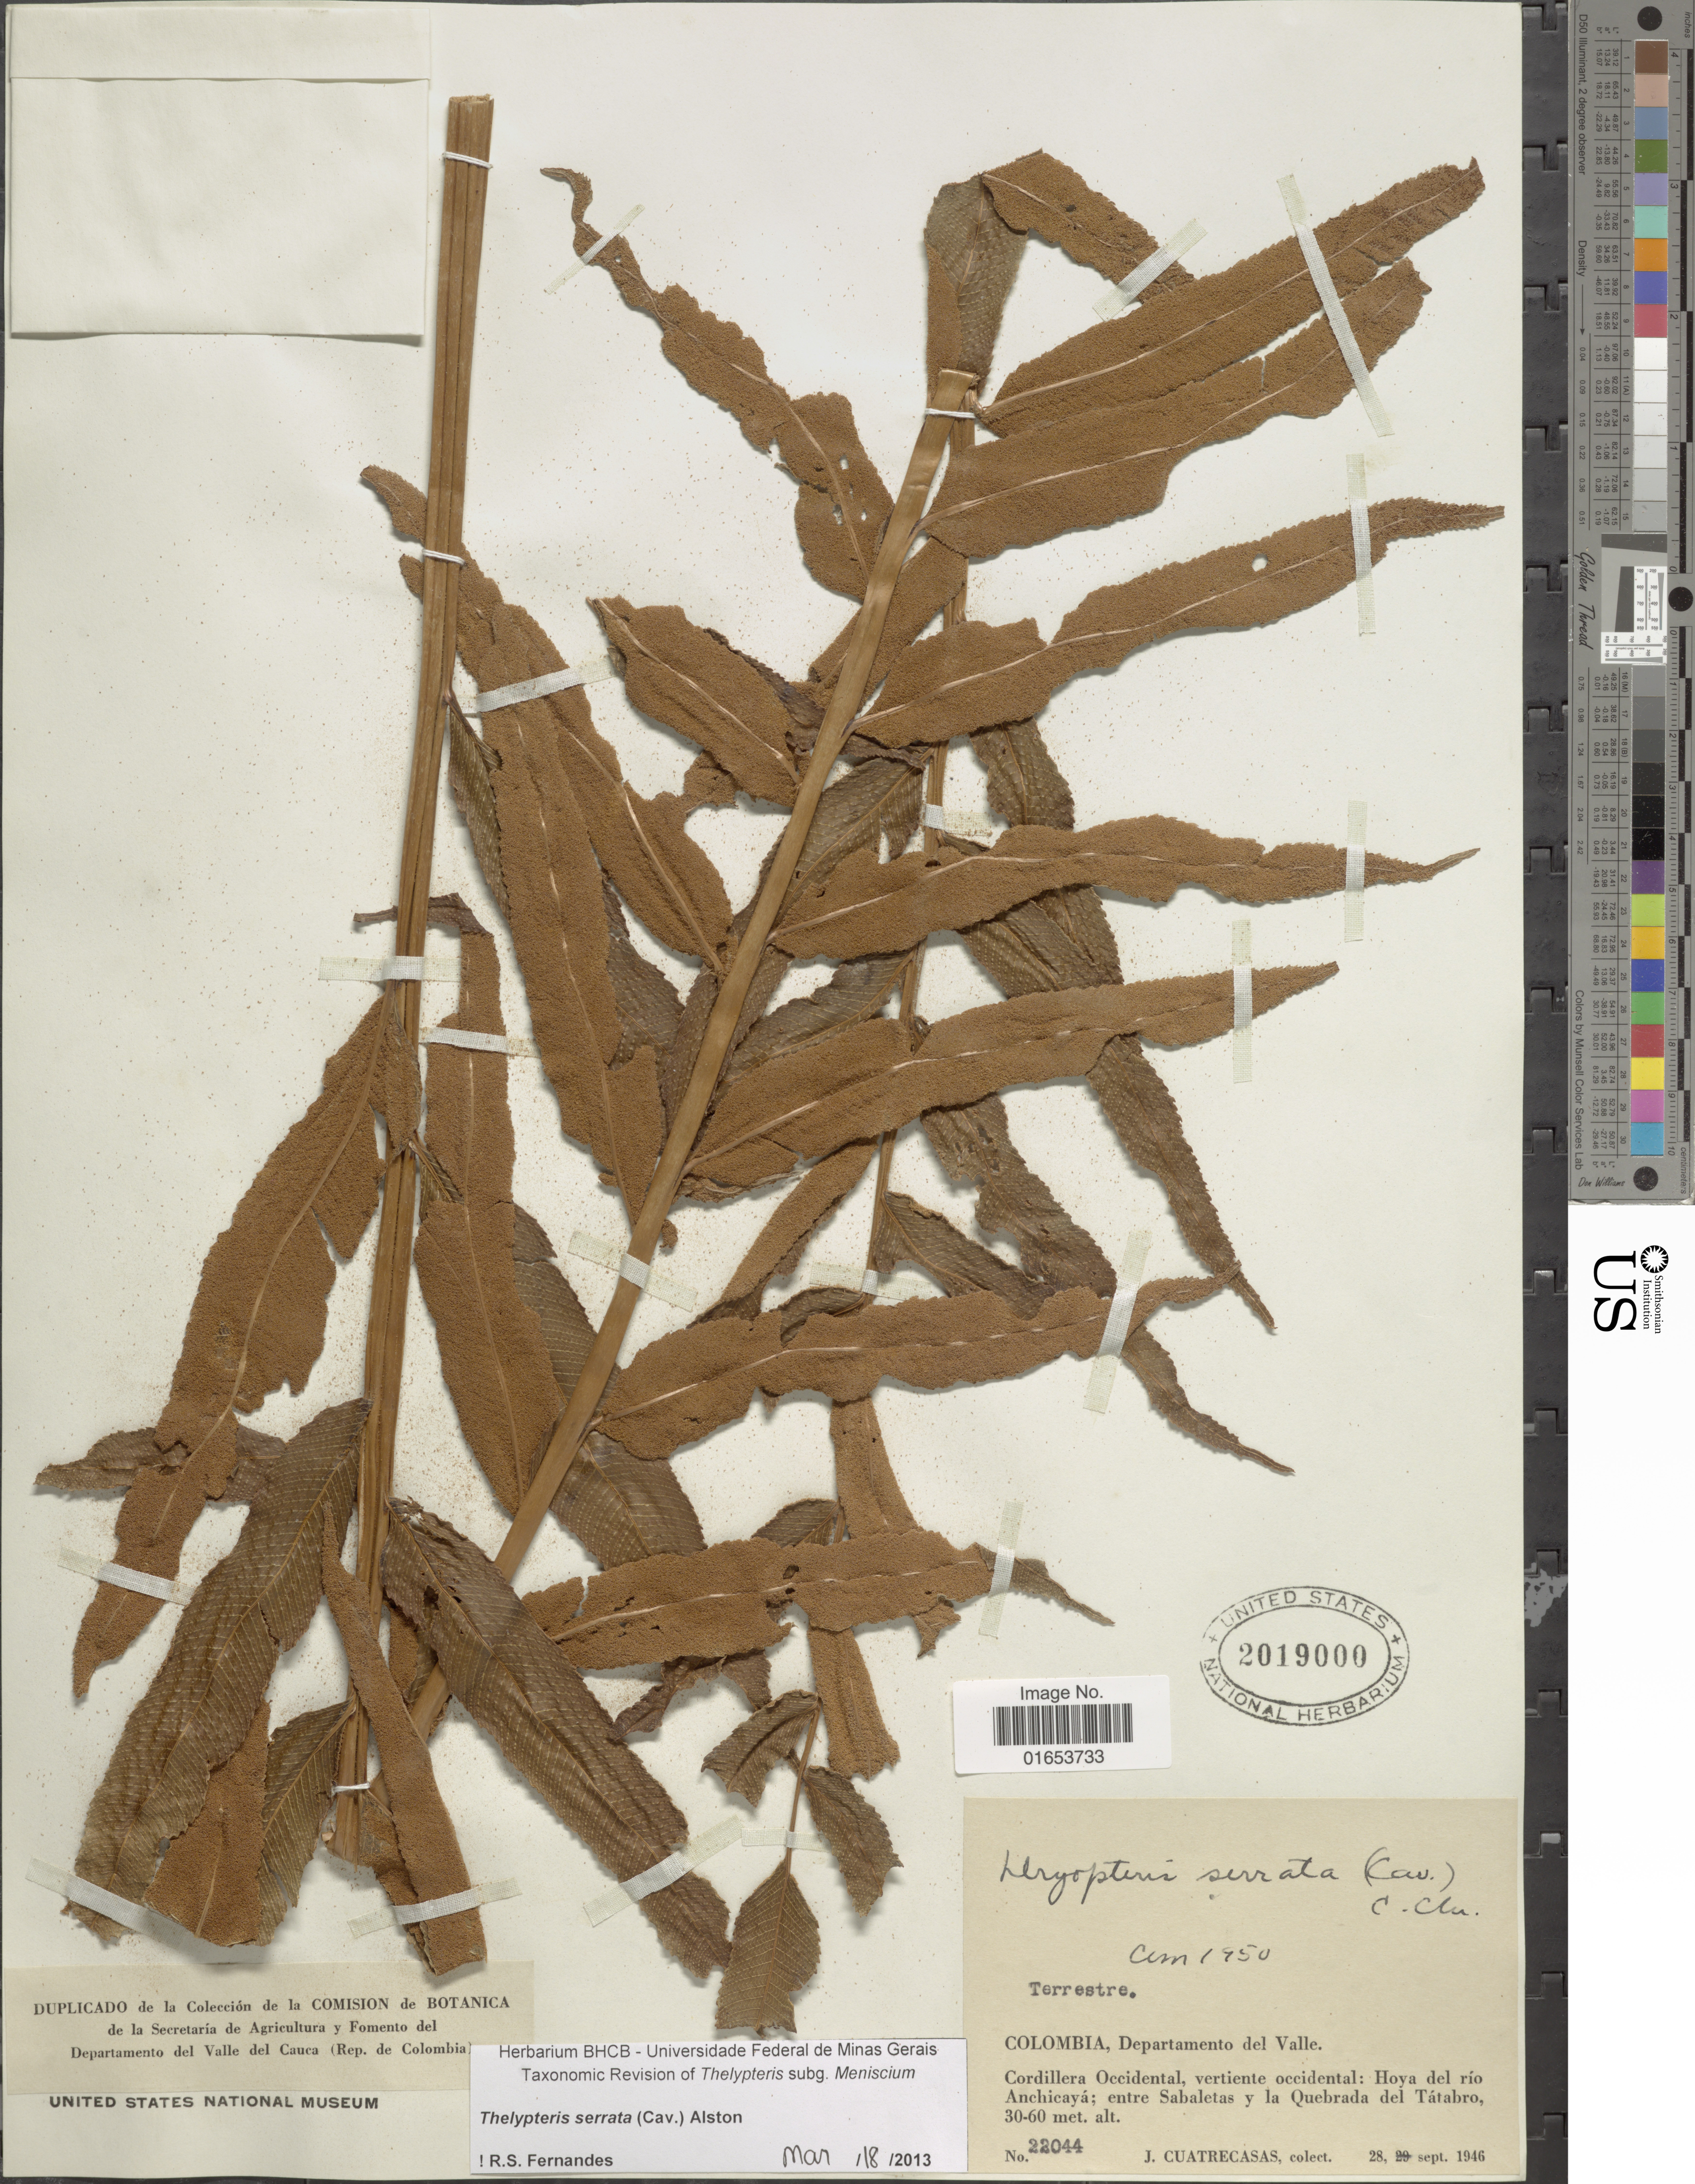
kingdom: Plantae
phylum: Tracheophyta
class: Polypodiopsida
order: Polypodiales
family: Thelypteridaceae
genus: Meniscium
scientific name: Meniscium serratum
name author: Cav.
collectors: J. Cuatrecasas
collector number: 22044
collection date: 1946-09-28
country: Colombia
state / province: Valle del Cauca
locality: Departamento del Valle. Cordillera Occidental, vertiente occidental: Hoya del río Anchicayá; entre Sabaletas y la Quebrada del Tátabro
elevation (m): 30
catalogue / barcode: US 2019000